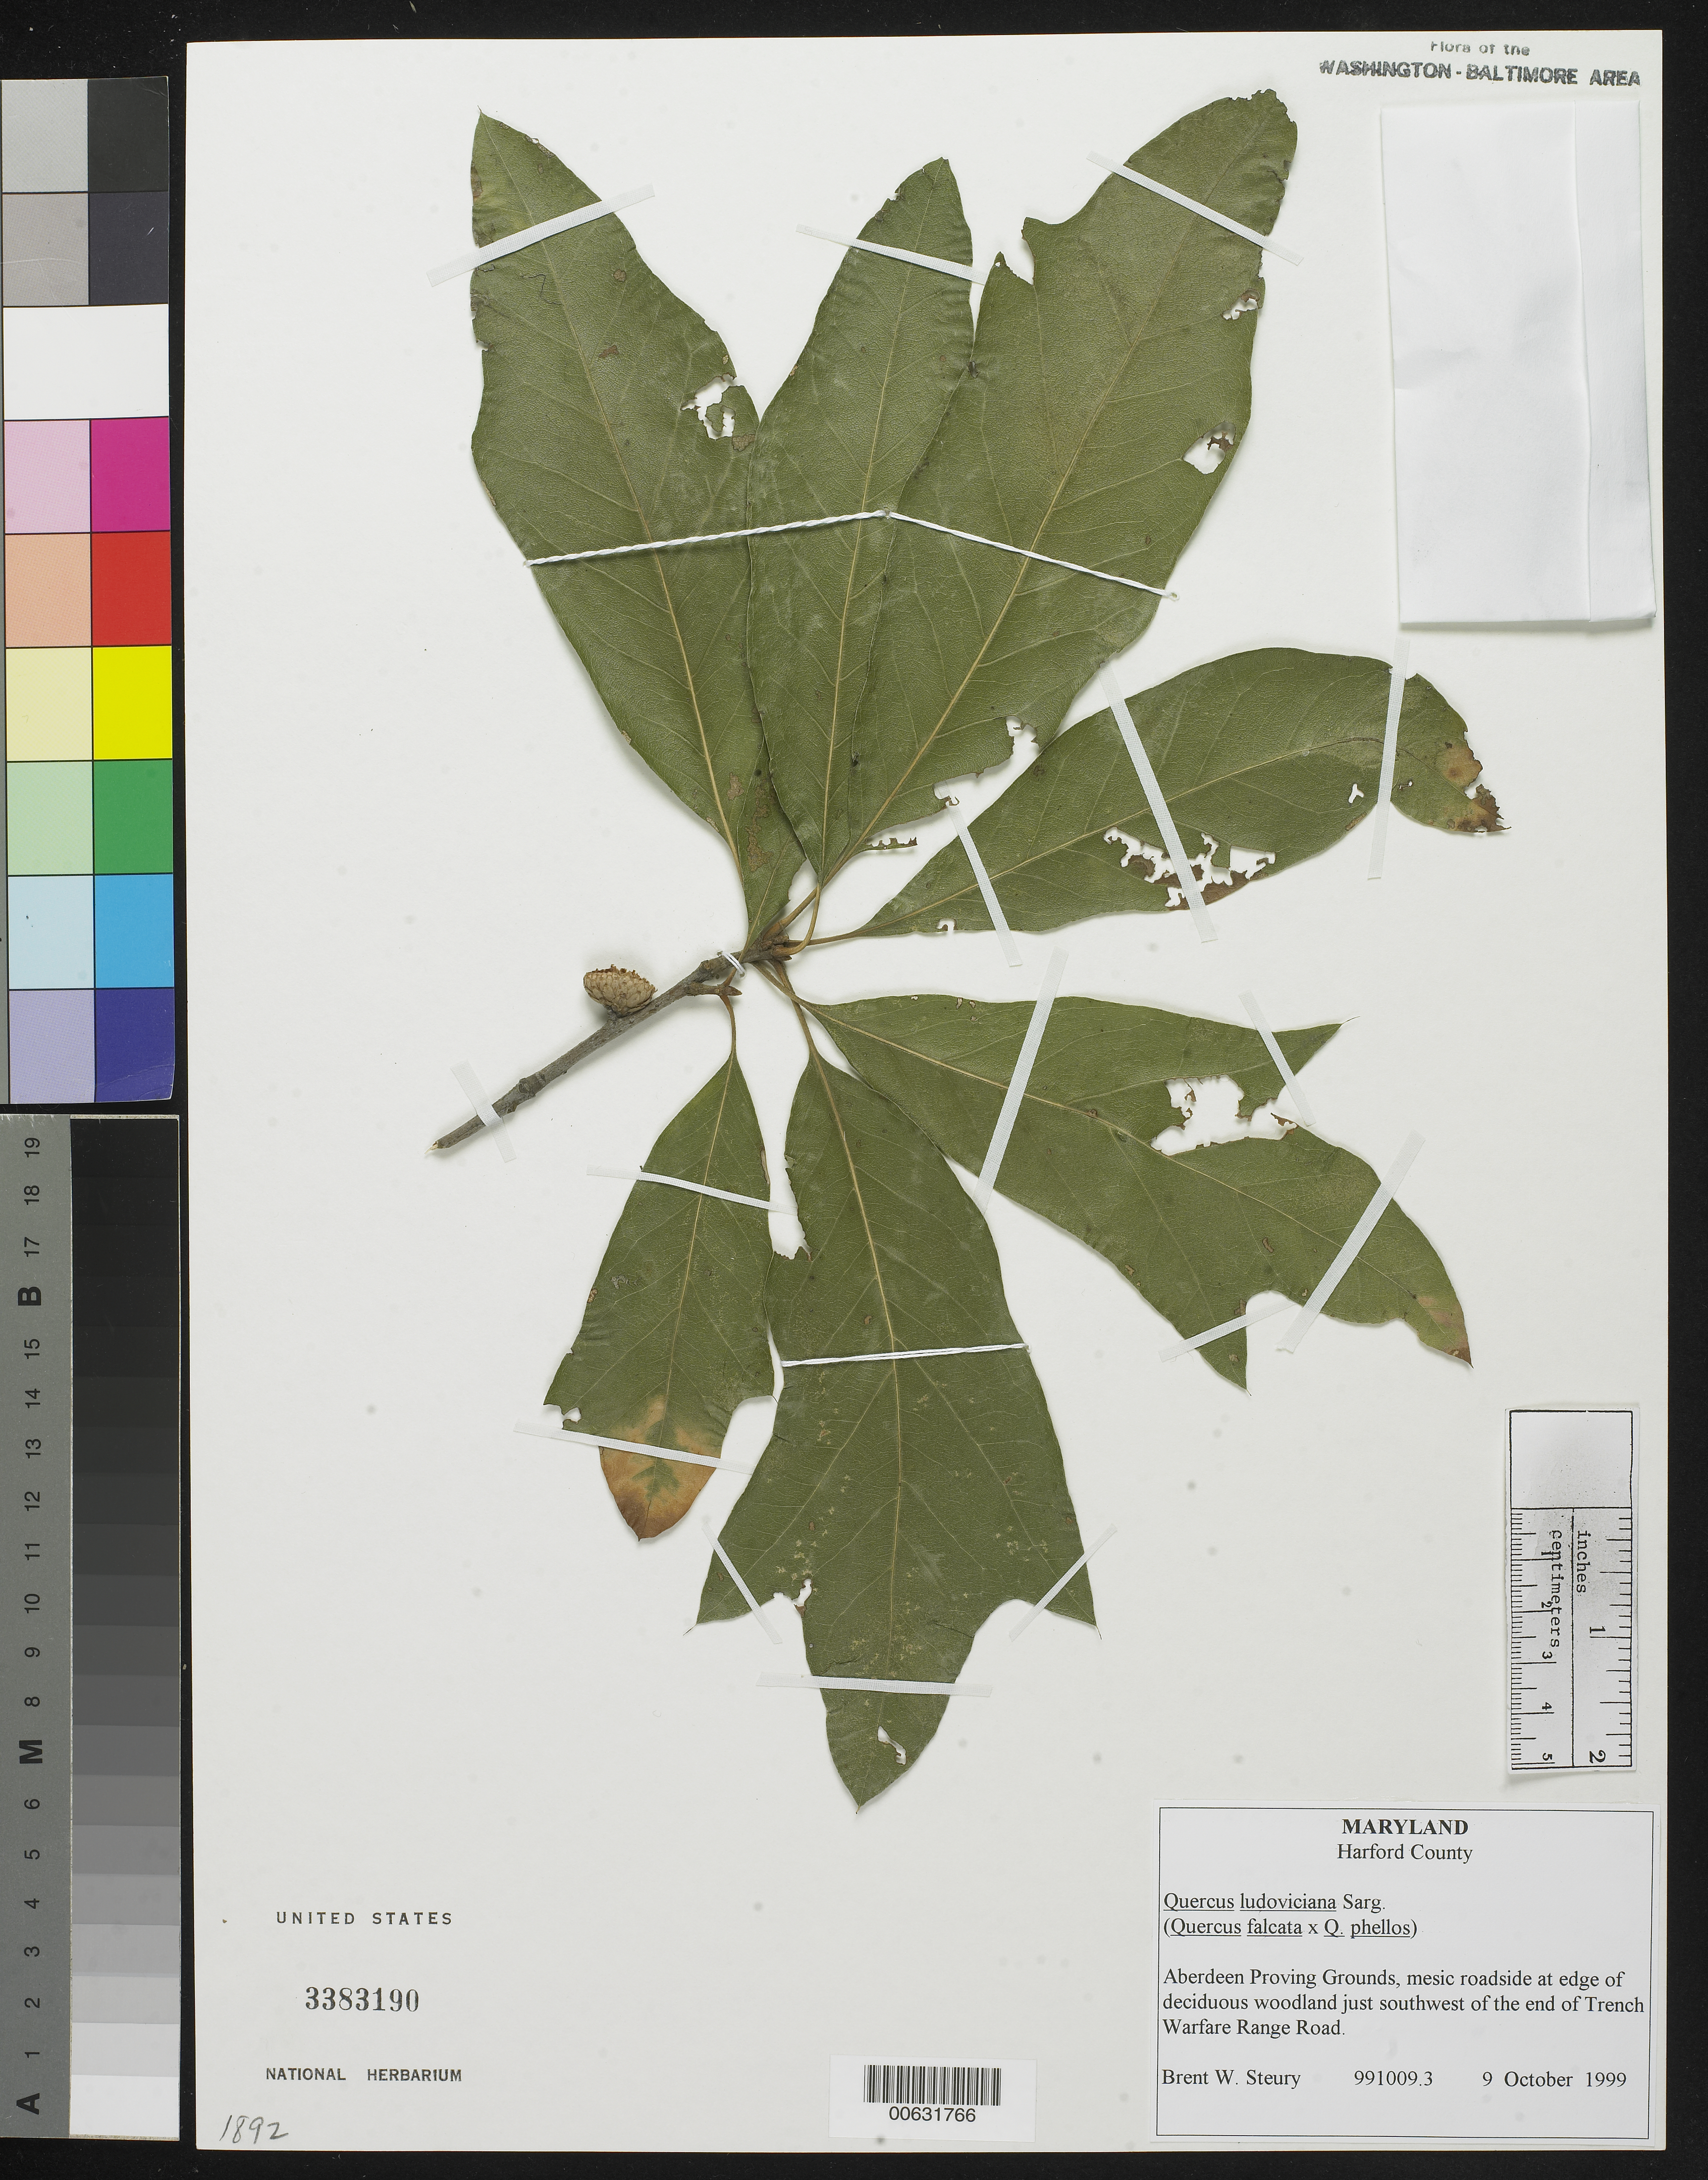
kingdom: Plantae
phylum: Tracheophyta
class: Magnoliopsida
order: Fagales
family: Fagaceae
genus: Quercus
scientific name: Quercus ludoviciana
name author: Sarg.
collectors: B. Steury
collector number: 991009.3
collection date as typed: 09 Oct 1999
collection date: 1999-10-09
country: United States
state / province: Maryland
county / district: Harford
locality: Aberdeen Proving Grounds, just southwest of the end of Trench Warfare Range Road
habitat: Mesic roadside at edge of deciduous woodland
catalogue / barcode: US 3383190